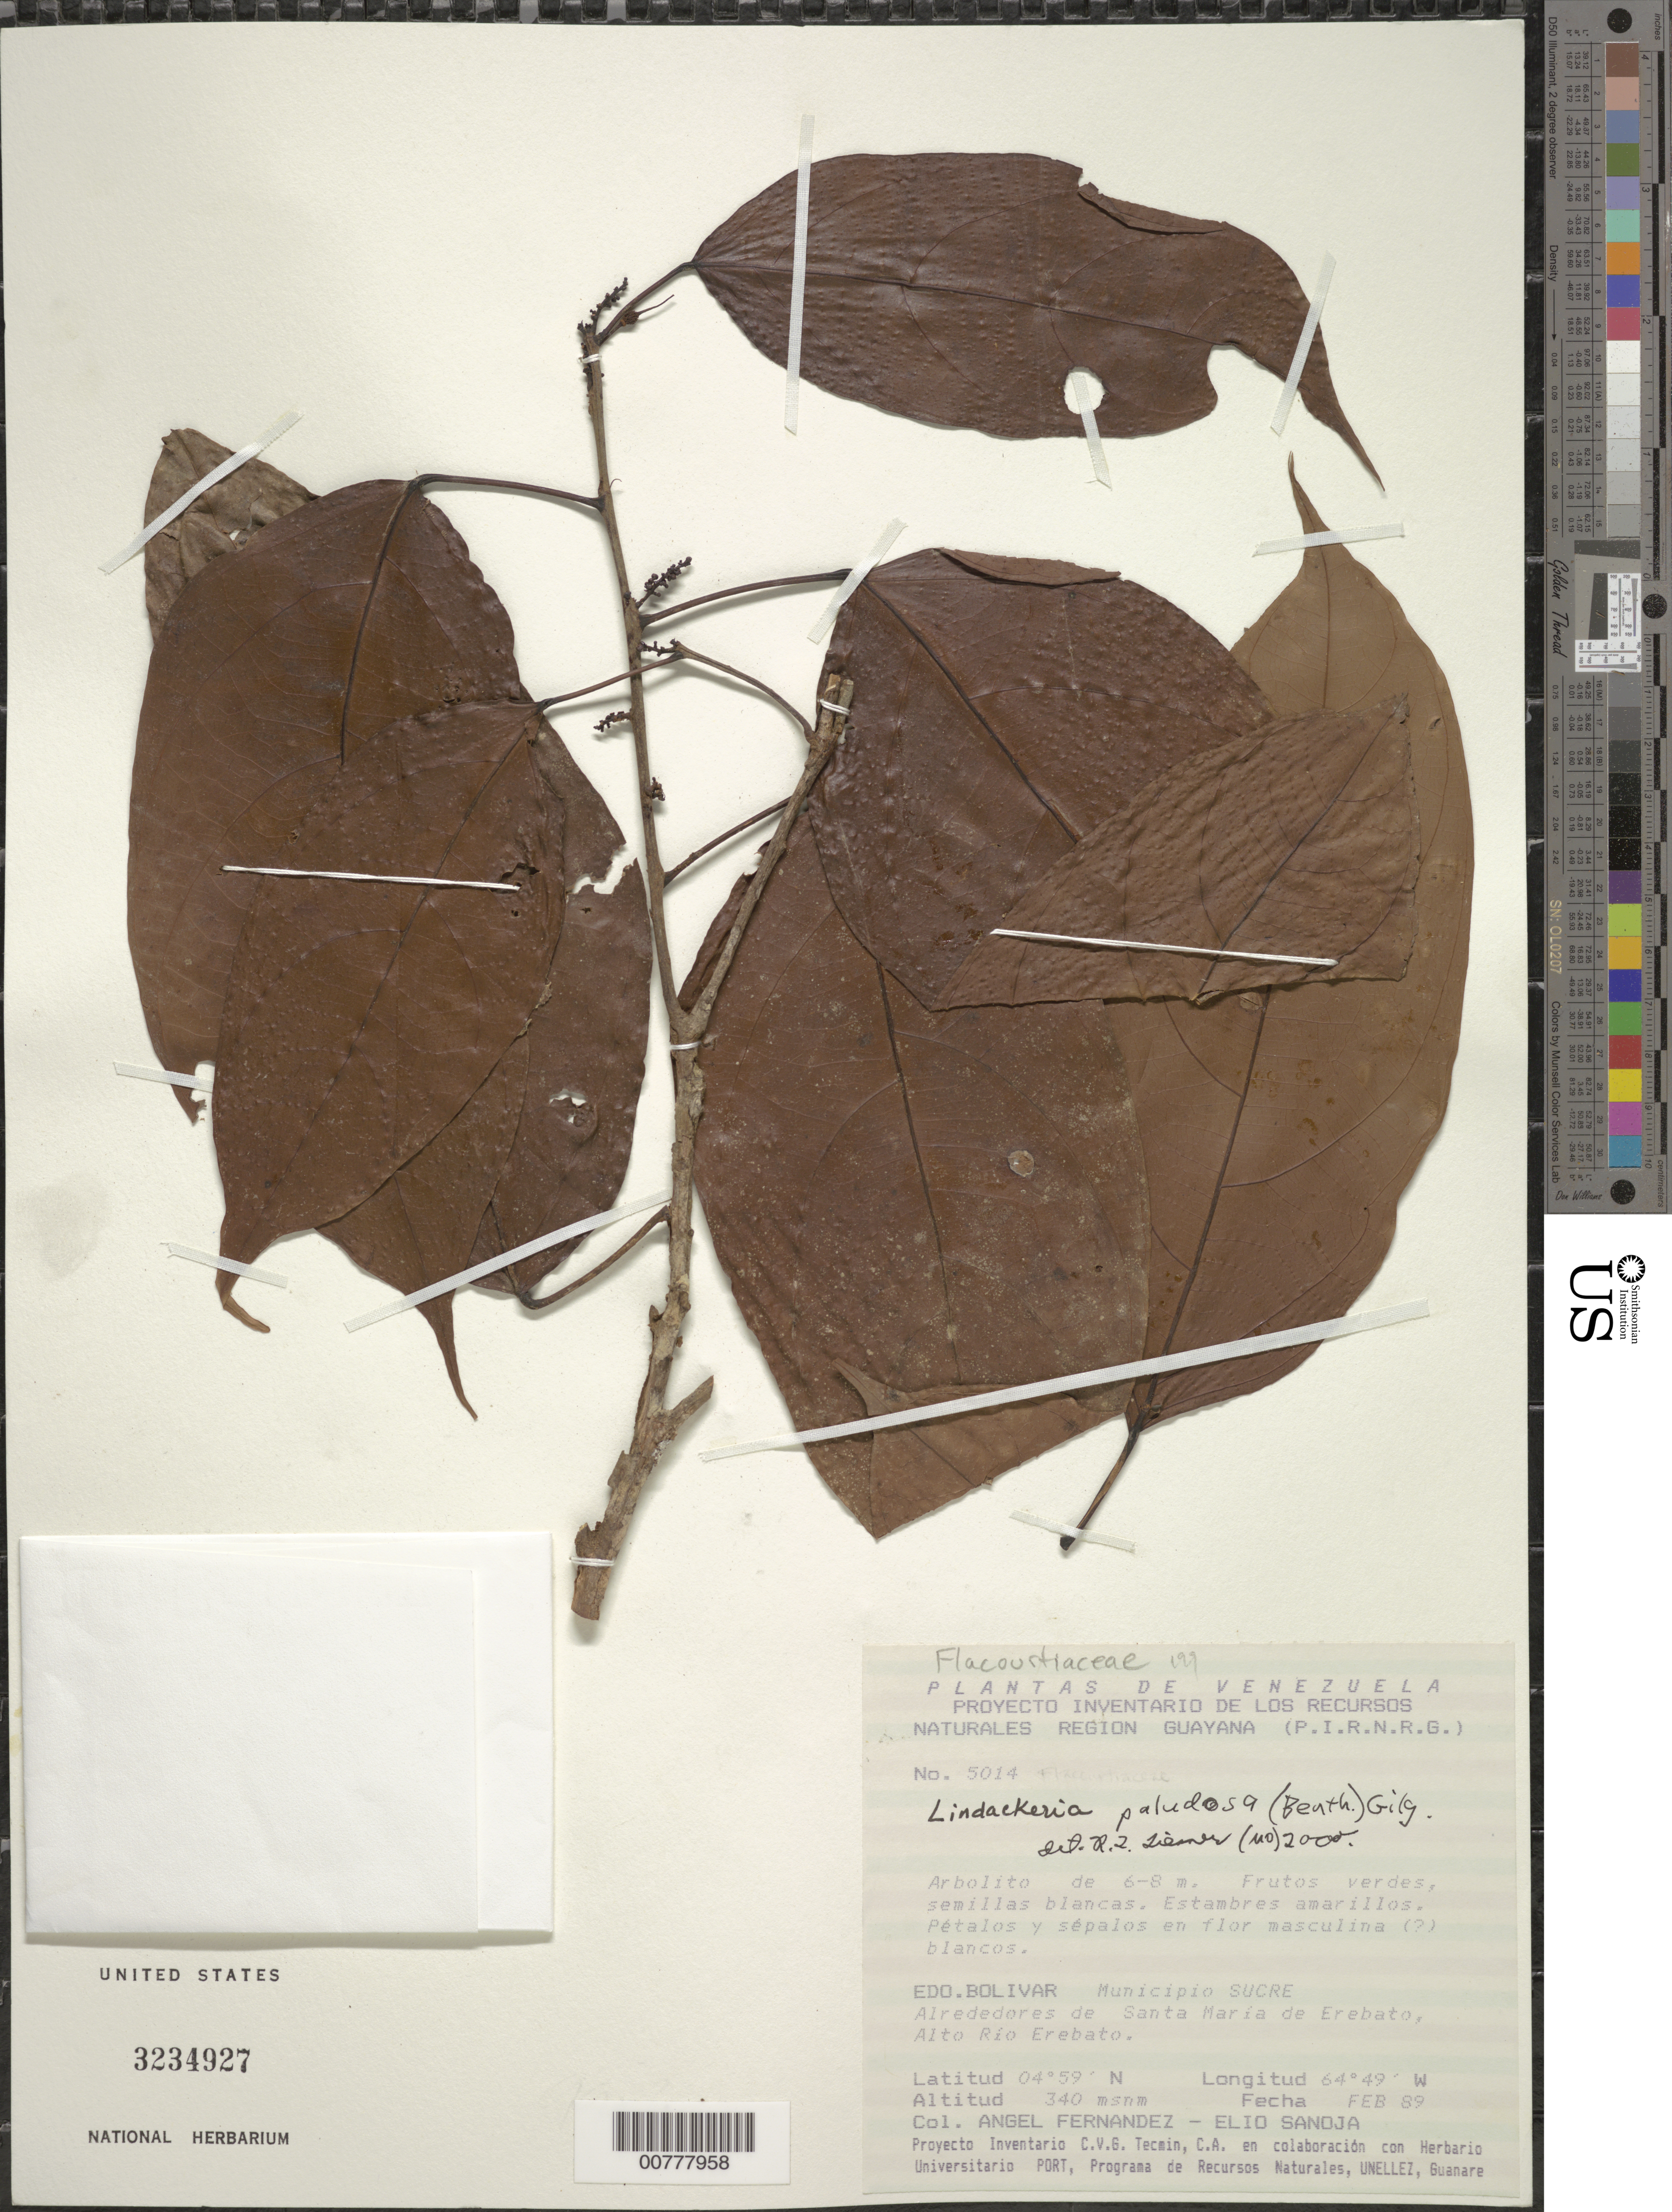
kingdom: Plantae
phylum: Tracheophyta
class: Magnoliopsida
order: Malpighiales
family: Achariaceae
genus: Lindackeria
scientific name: Lindackeria paludosa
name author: (Benth.) Gilg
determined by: Liesner, R. L.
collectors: A. Fernández & E. Sanoja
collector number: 5014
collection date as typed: Feb-89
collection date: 1989-02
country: Venezuela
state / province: Bolívar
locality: Mun. Sucre, Santa María de Erebato, Alto Río Erebato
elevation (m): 340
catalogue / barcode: US 3234927